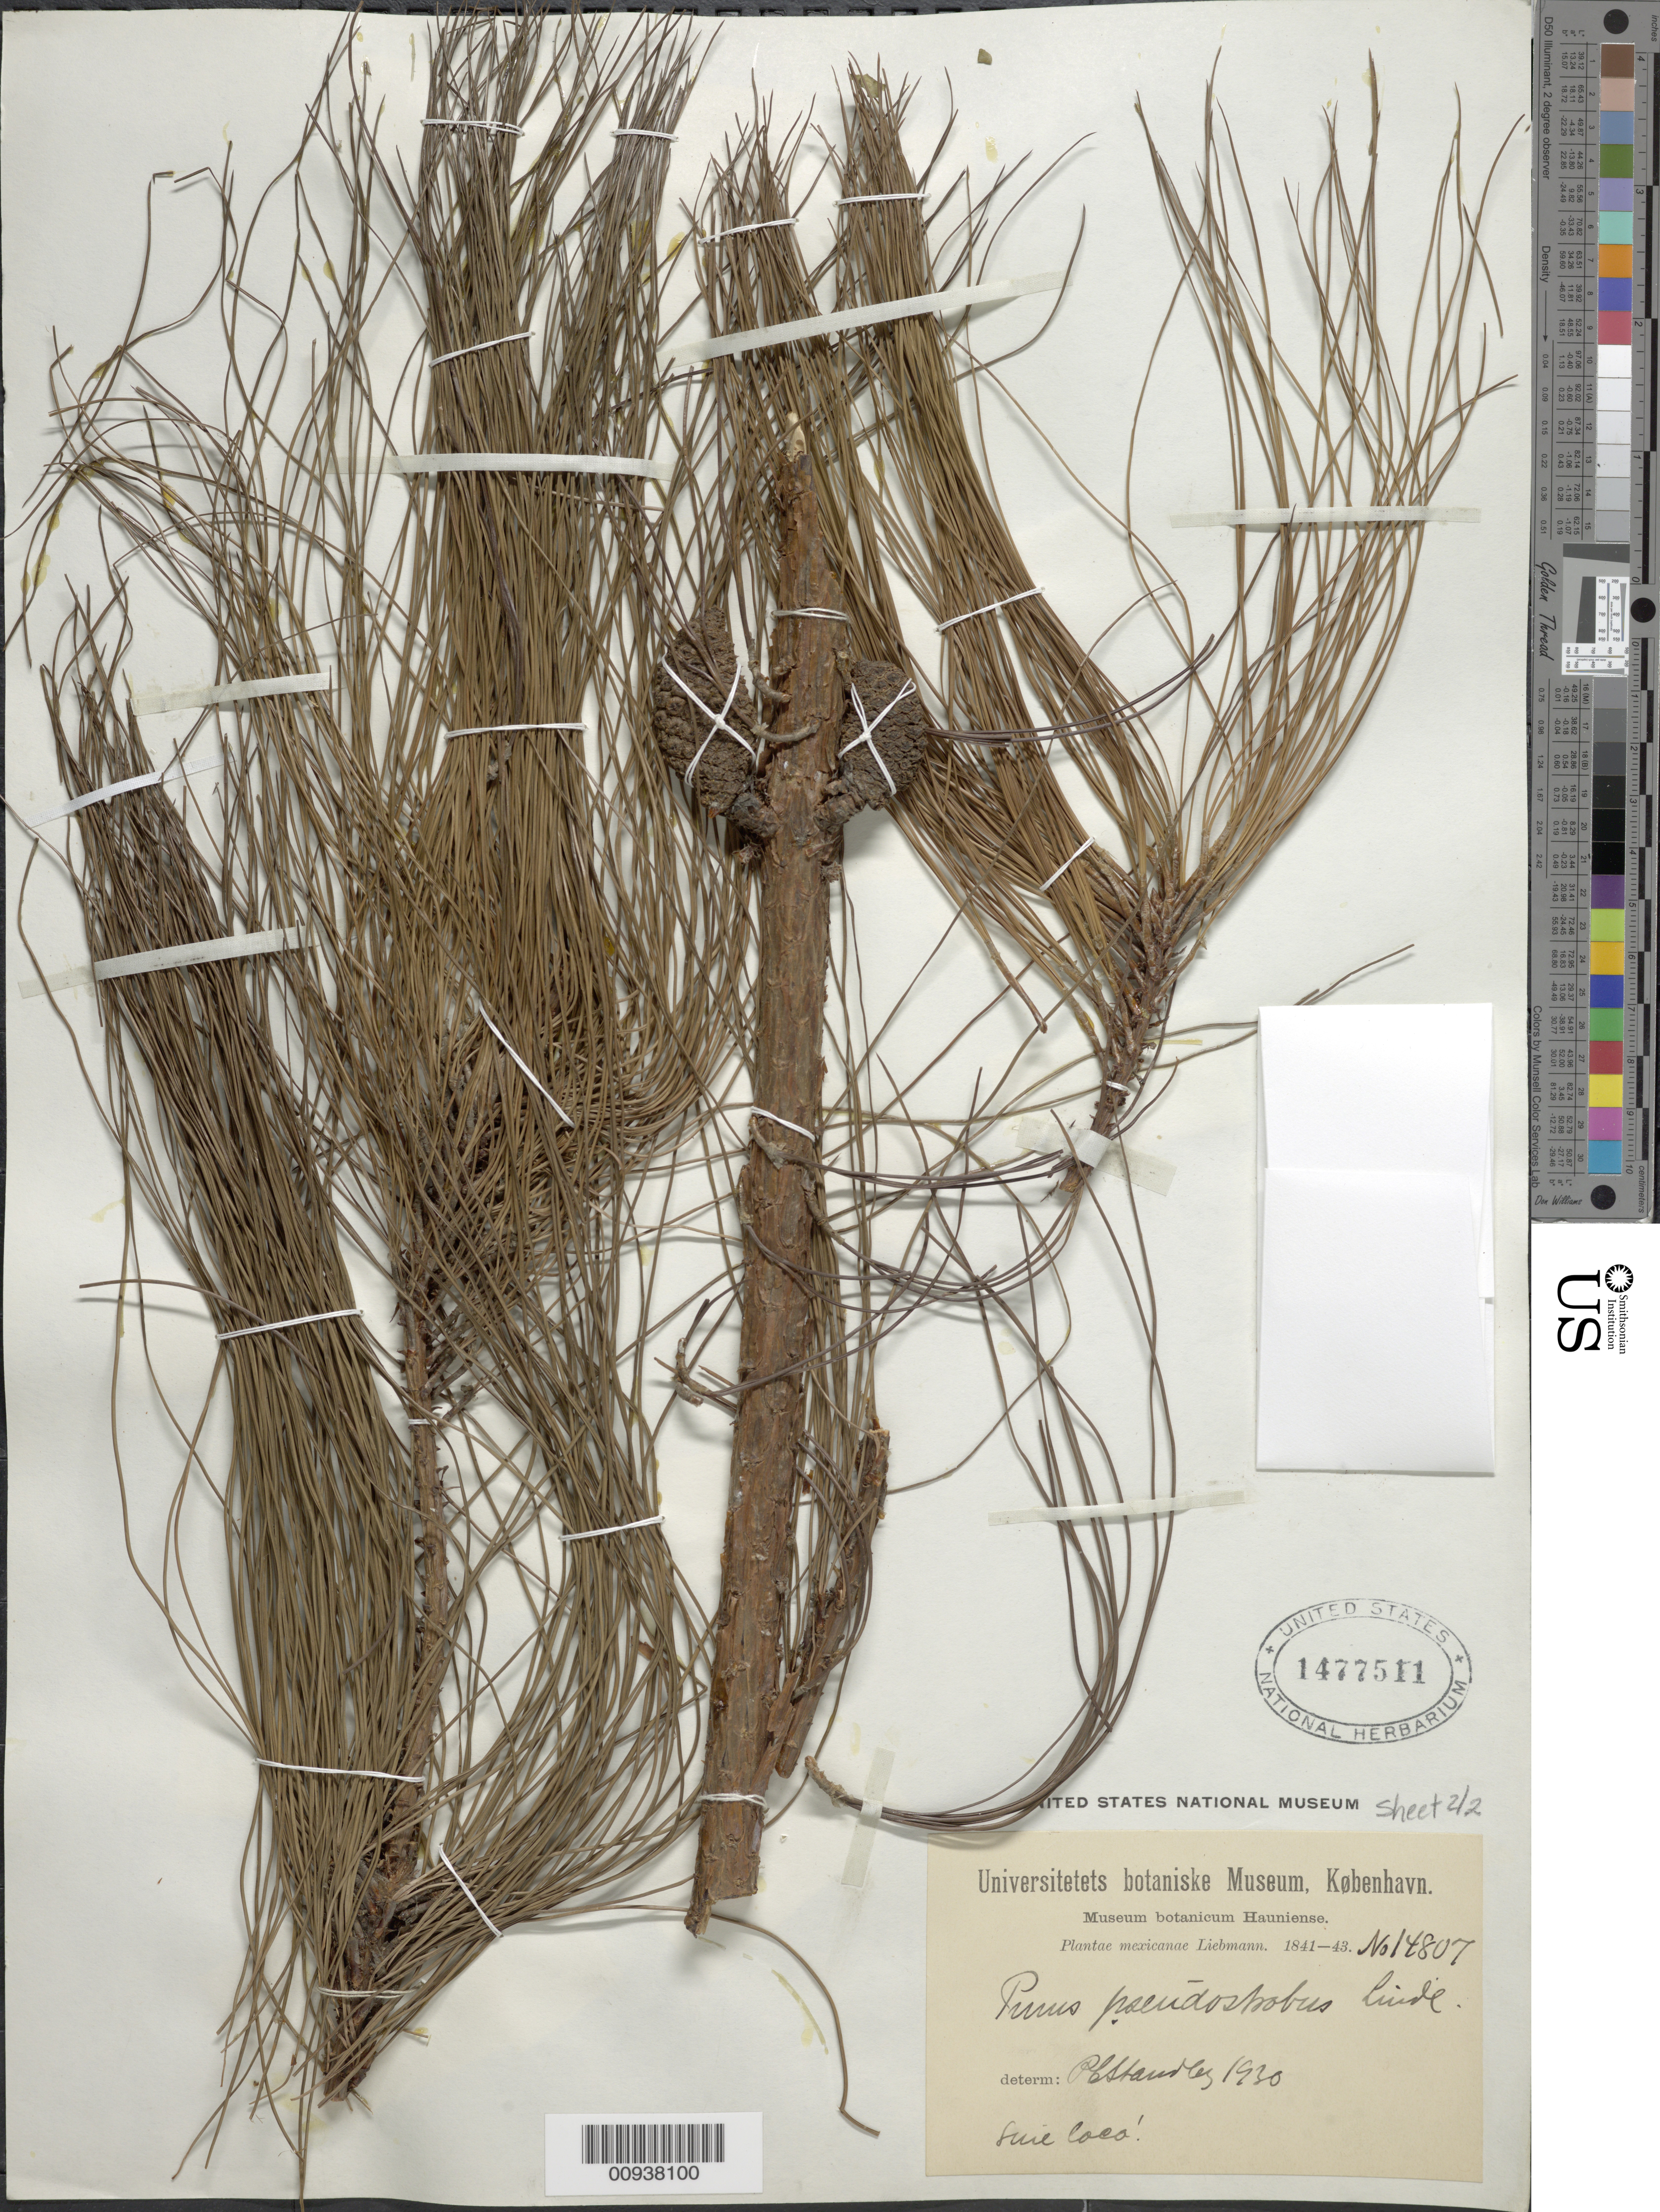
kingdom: Plantae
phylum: Tracheophyta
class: Pinopsida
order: Pinales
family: Pinaceae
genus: Pinus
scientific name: Pinus pseudostrobus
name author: Lindl.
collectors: F. M. Liebmann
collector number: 14807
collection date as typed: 1841 to -- --- 1843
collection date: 1841/1843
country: Mexico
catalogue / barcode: US 1477511